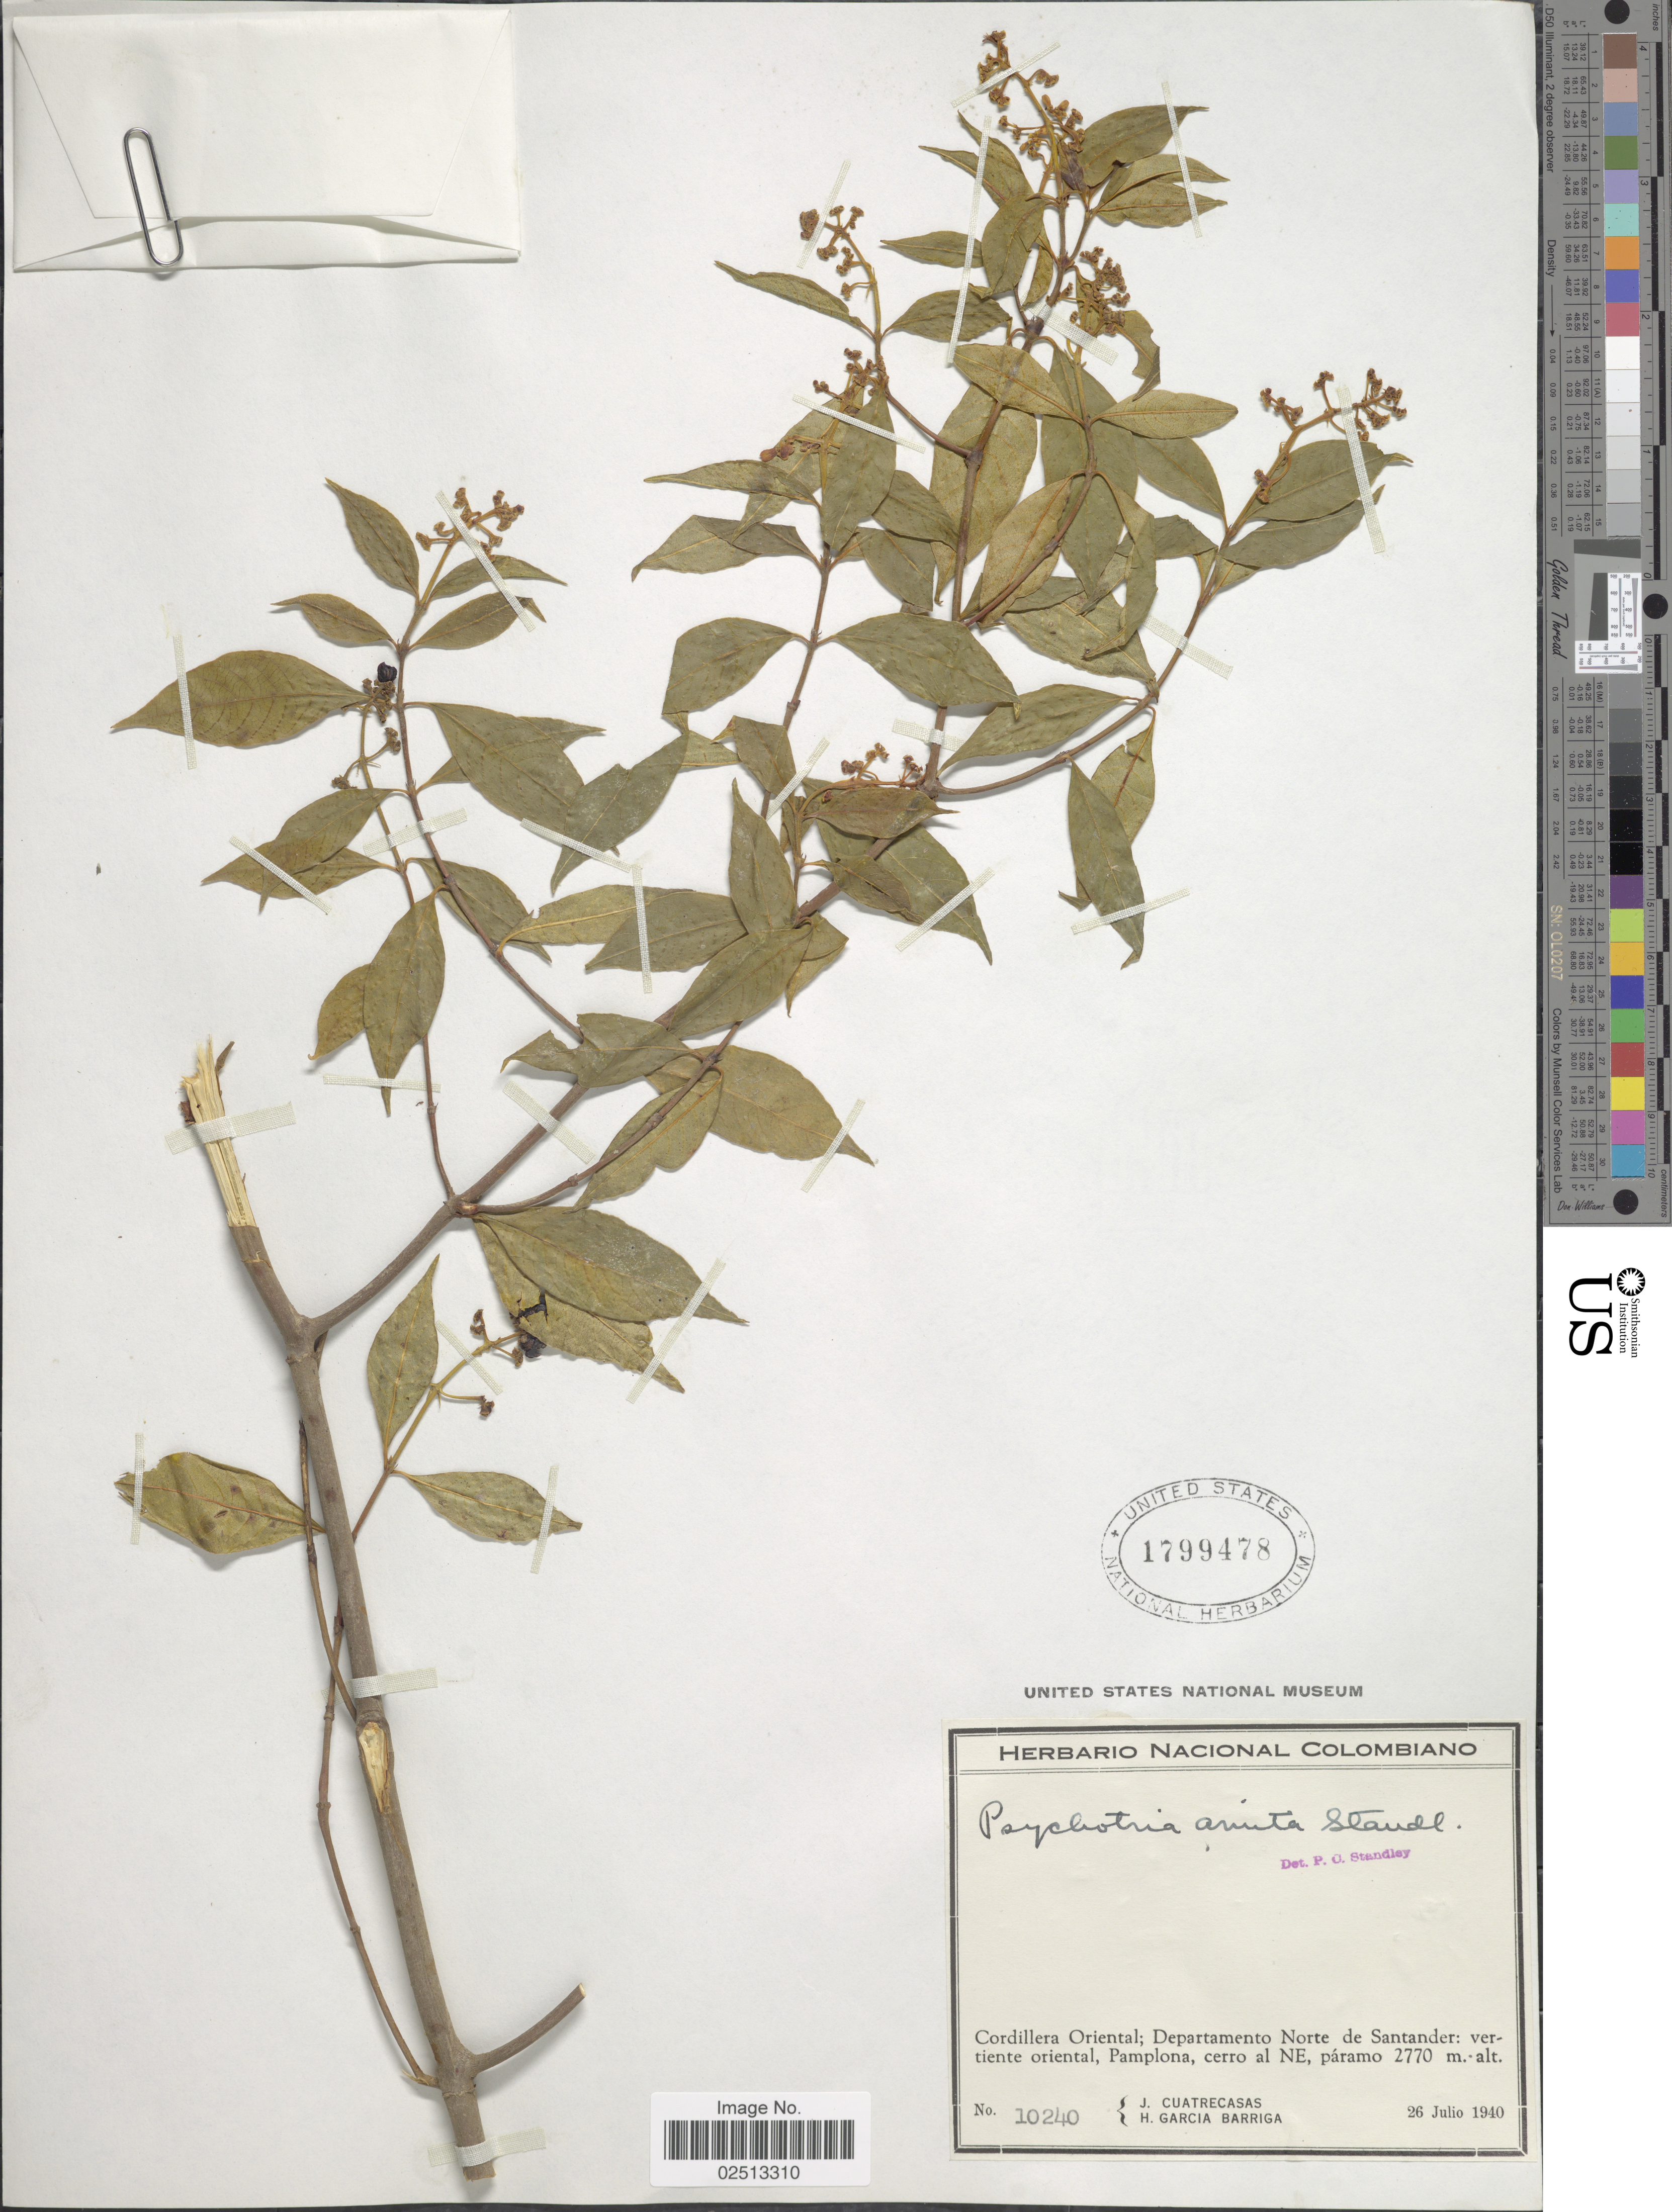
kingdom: Plantae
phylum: Tracheophyta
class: Magnoliopsida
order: Gentianales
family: Rubiaceae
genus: Psychotria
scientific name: Psychotria amita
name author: Standl.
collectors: J. Cuatrecasas & H. García Barriga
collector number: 10240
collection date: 1940-07-26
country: Colombia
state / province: Norte de Santander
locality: Cordillera Oriental; Departamento Norte de Santander: vertiente oriental. Pamplona, cerro al NE.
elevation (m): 2770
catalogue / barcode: US 1799478